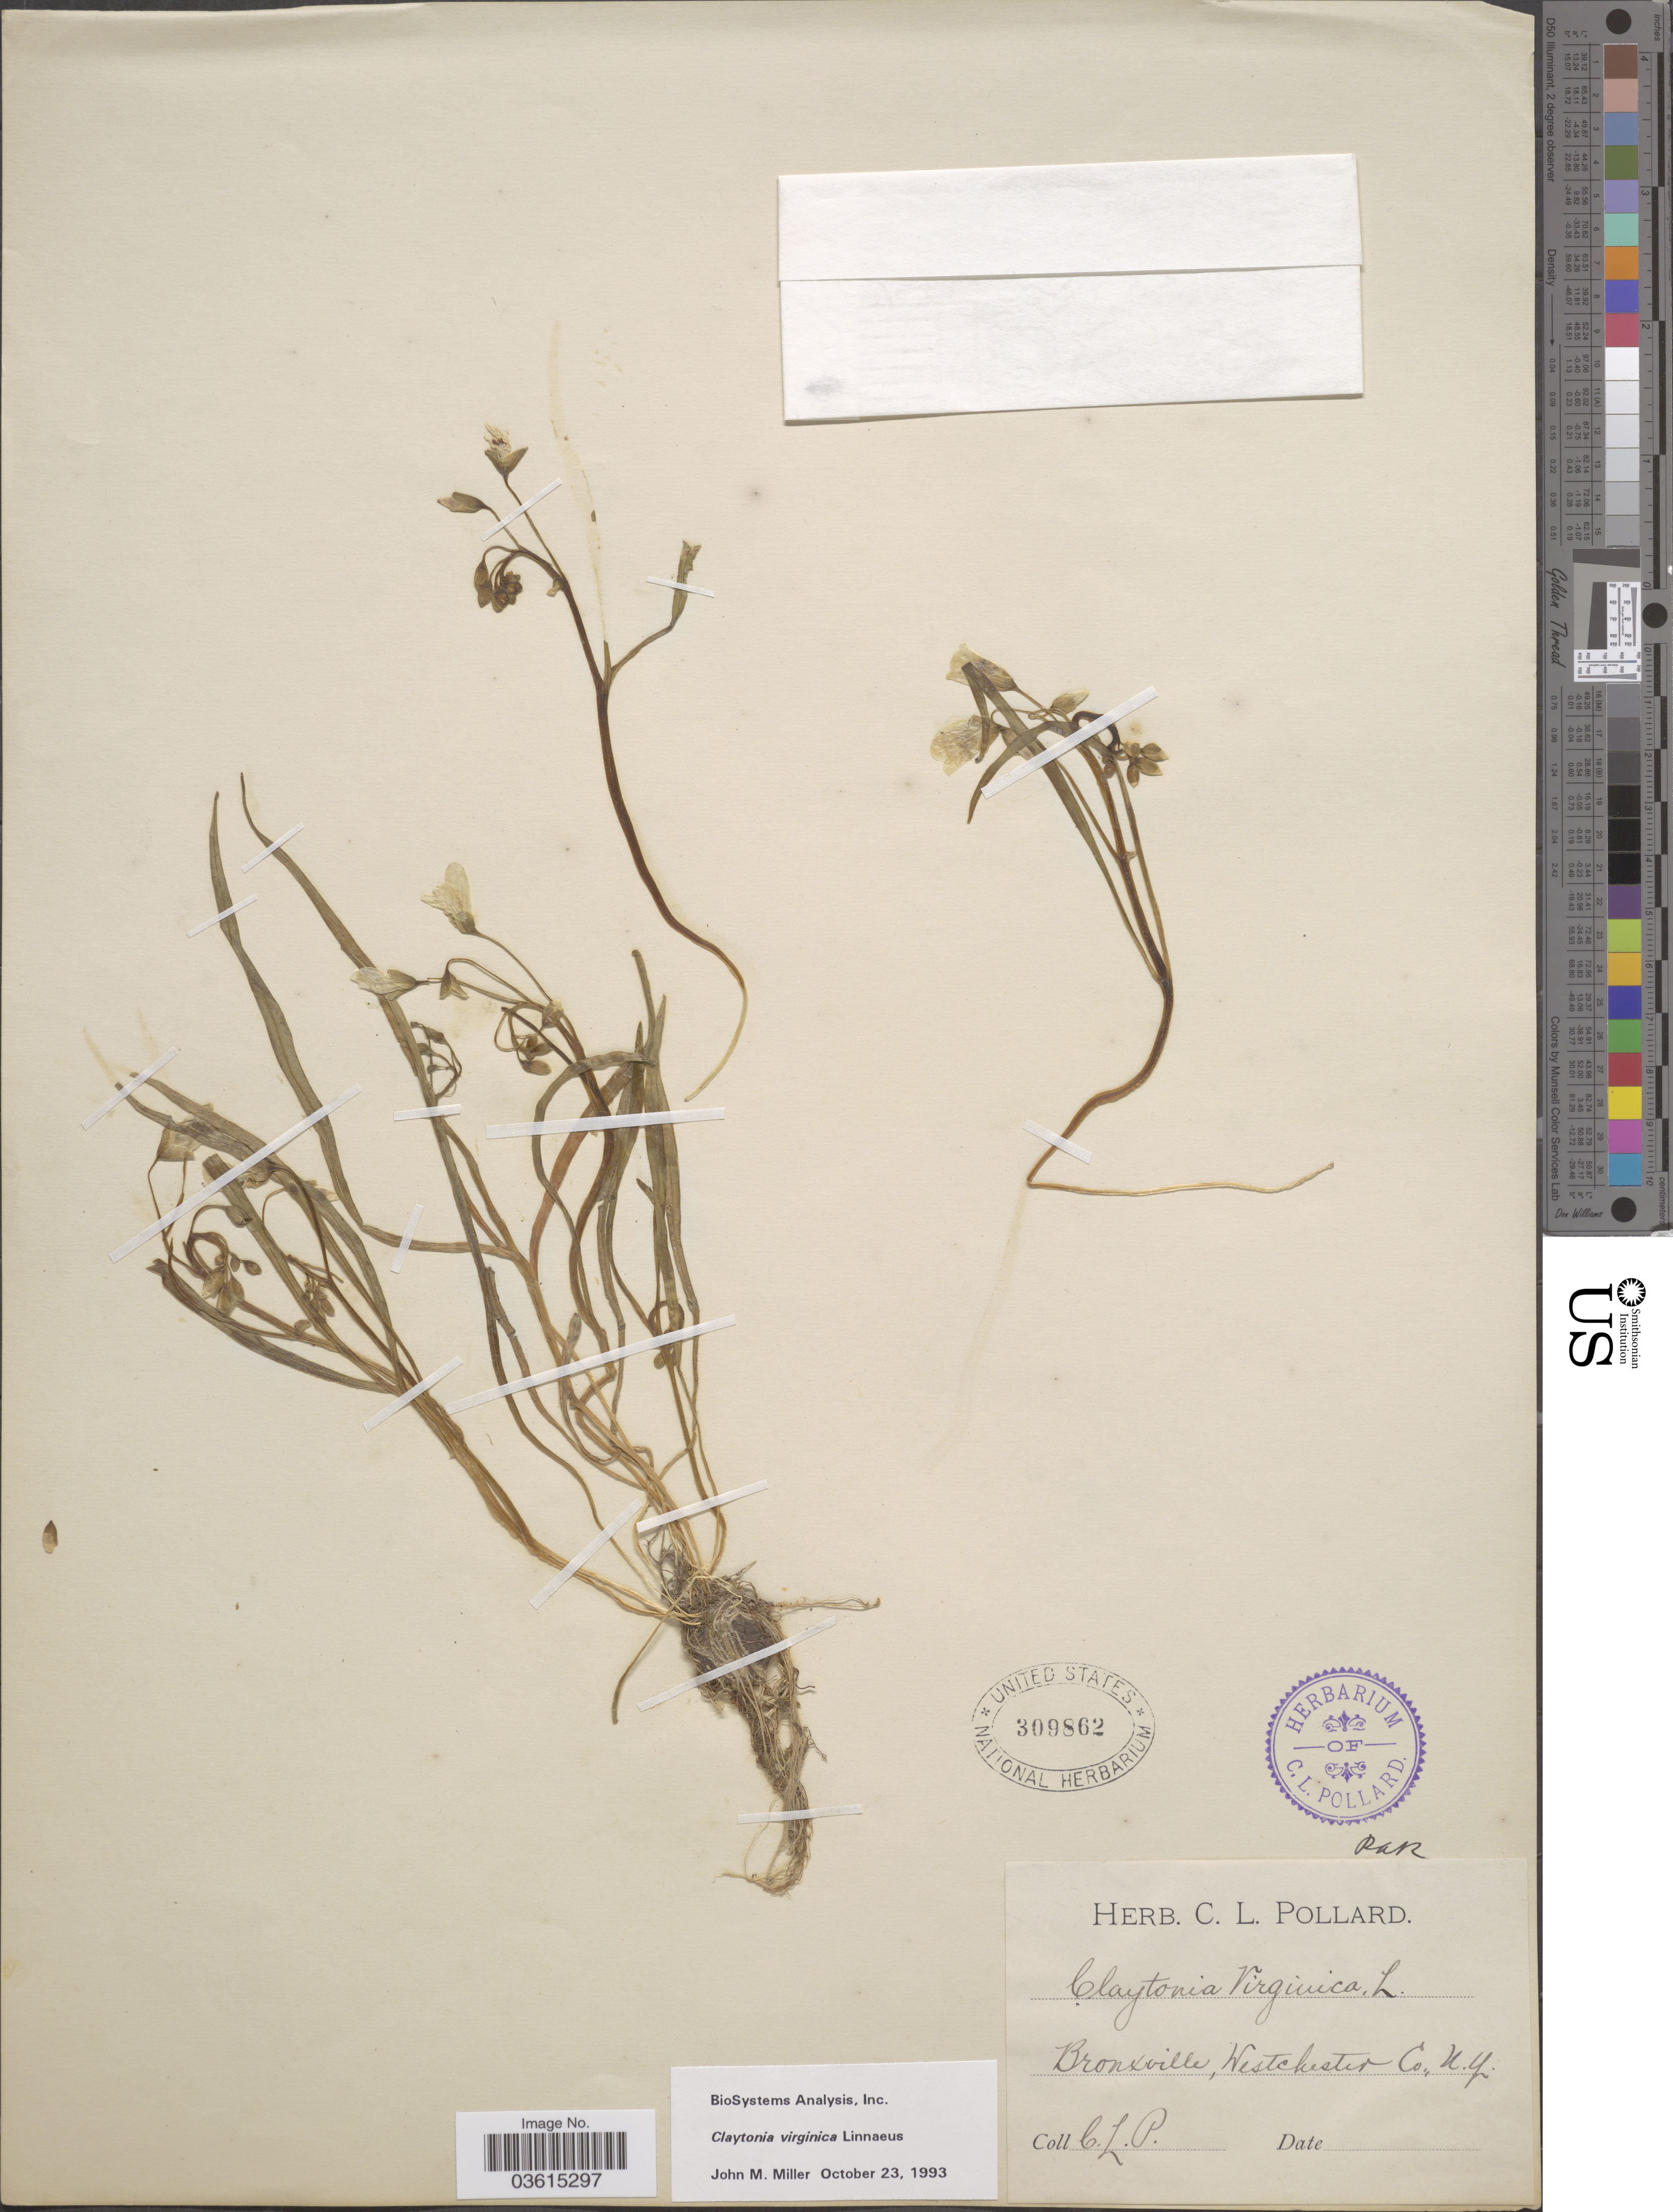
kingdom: Plantae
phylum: Tracheophyta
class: Magnoliopsida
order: Caryophyllales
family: Montiaceae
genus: Claytonia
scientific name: Claytonia virginica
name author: L.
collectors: C. L. Pollard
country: United States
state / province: New York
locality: Bronxville, Westchester Co.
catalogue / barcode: US 309862